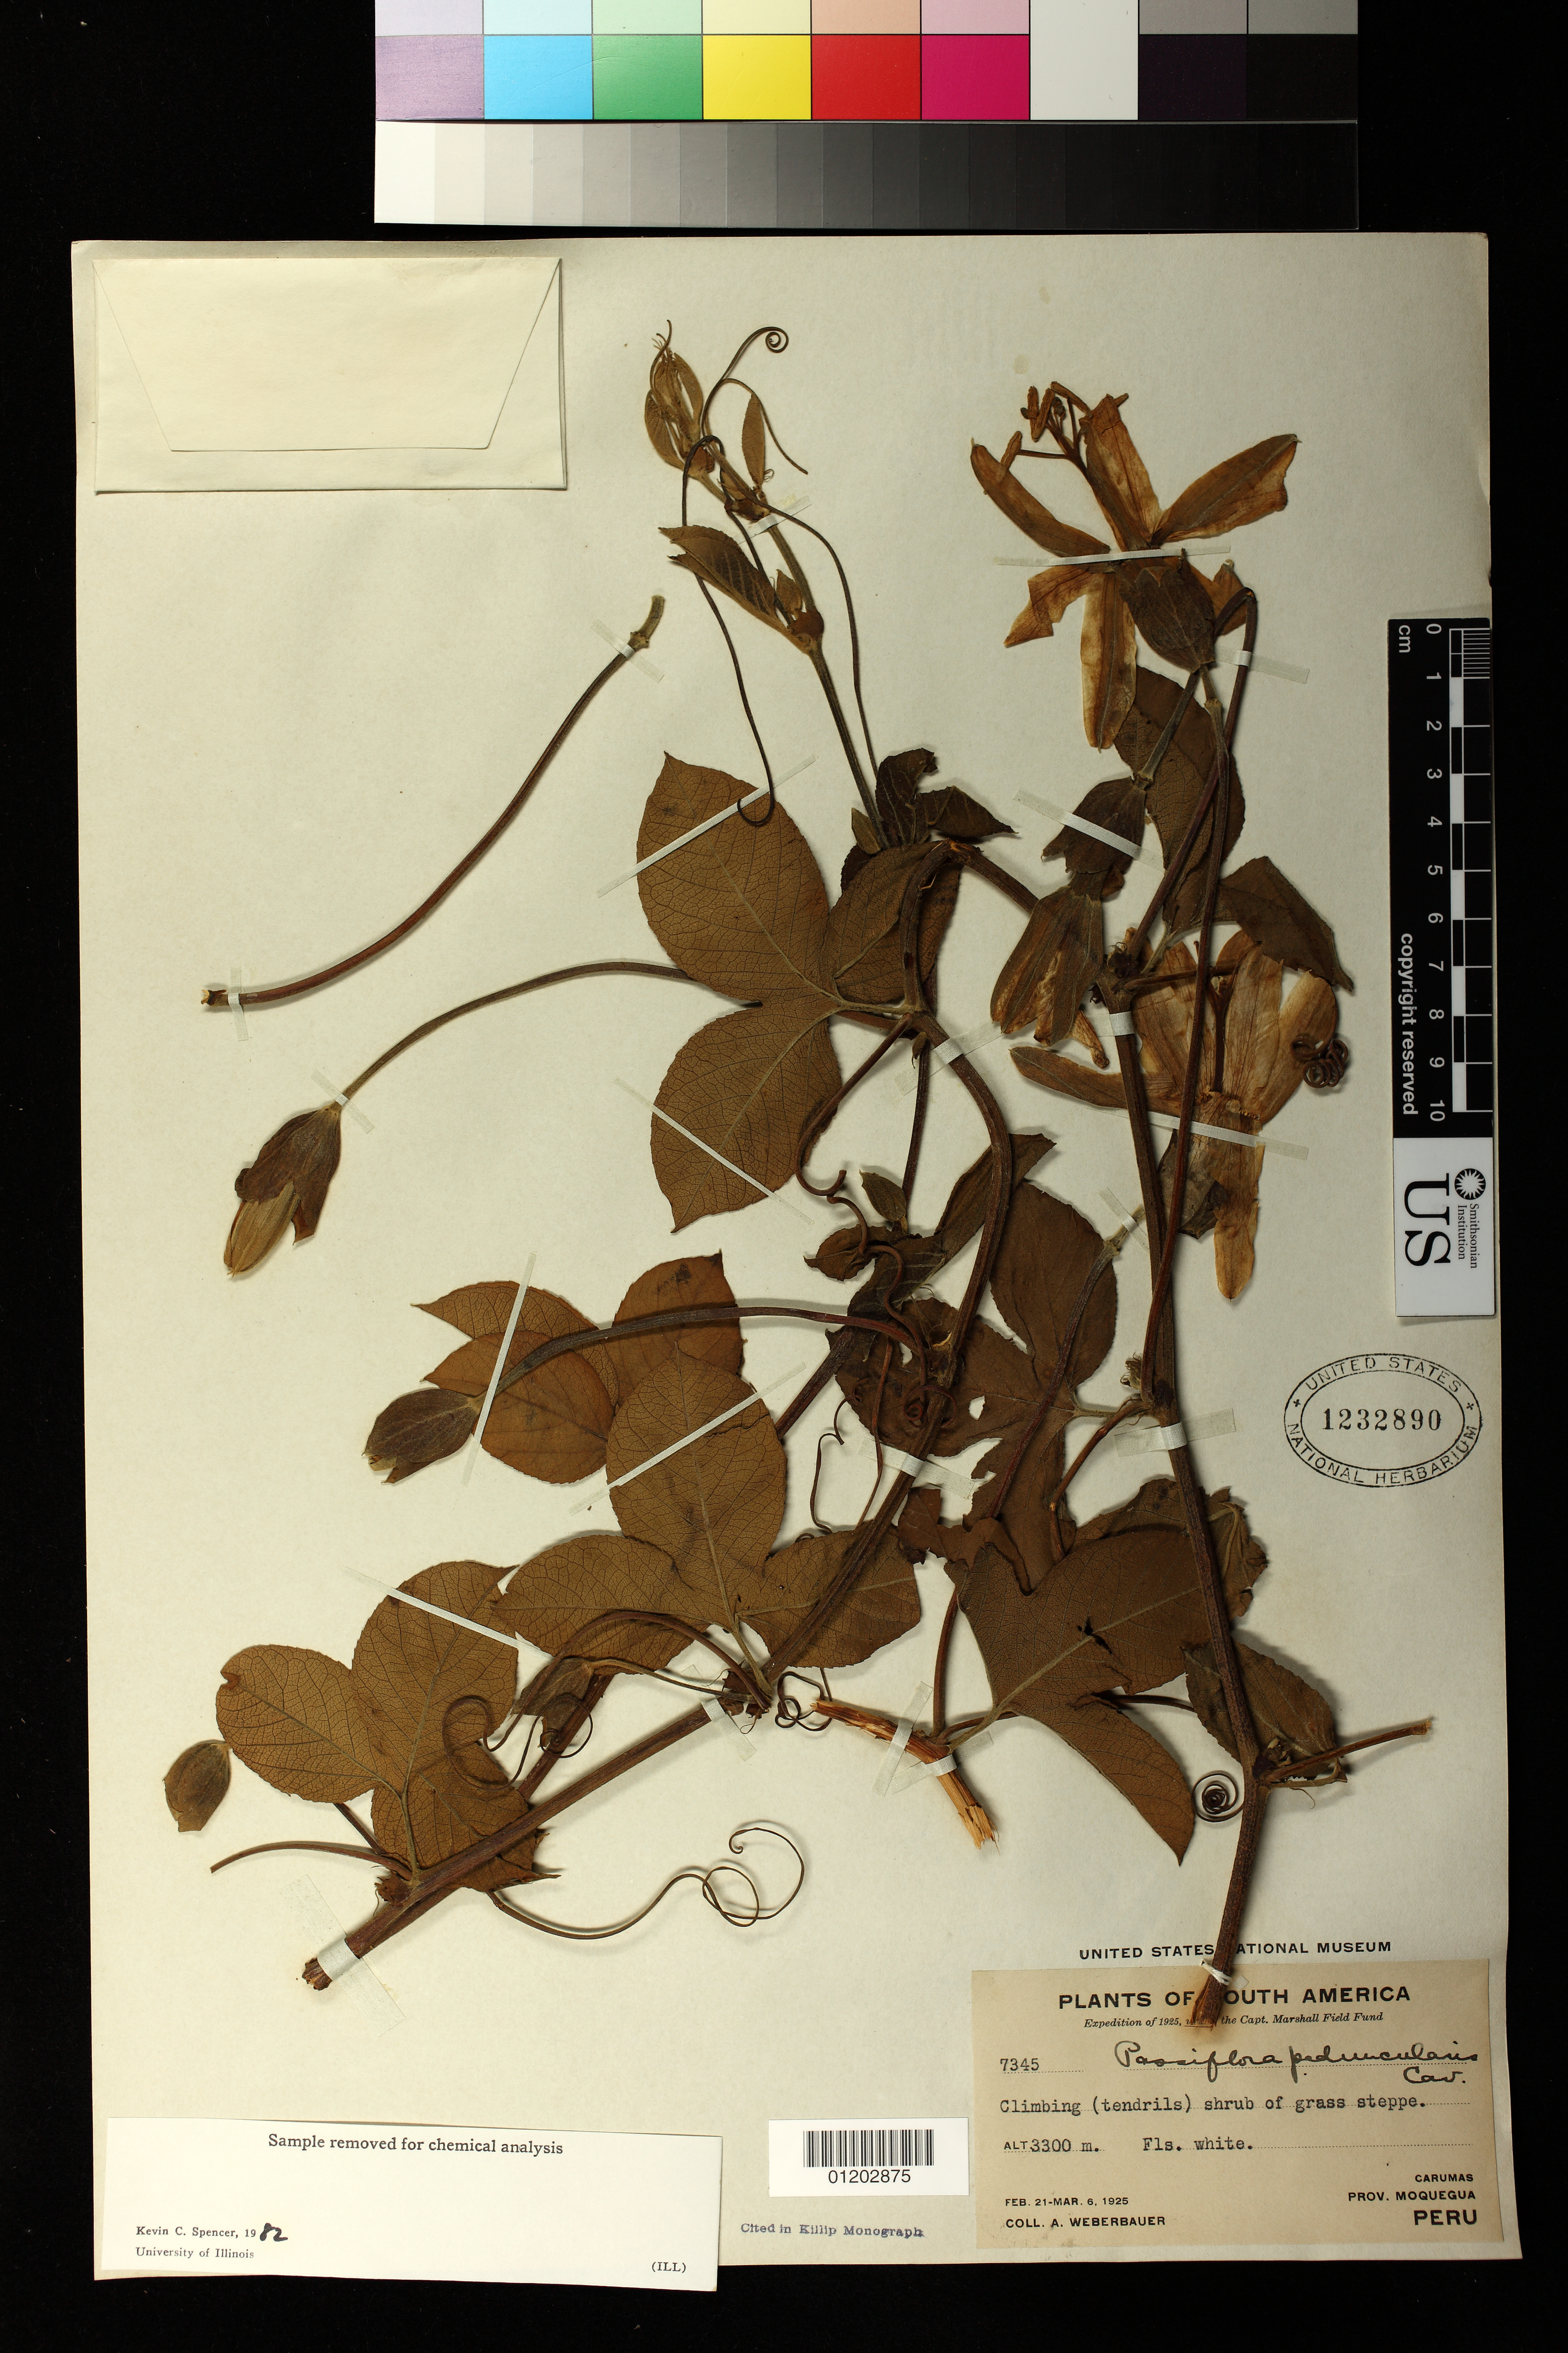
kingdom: Plantae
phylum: Tracheophyta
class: Magnoliopsida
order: Malpighiales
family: Passifloraceae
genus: Passiflora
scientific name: Passiflora peduncularis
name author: Cav.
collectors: A. Weberbauer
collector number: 7345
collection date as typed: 21 Feb 1925 to 06 Mar 1925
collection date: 1925-02-21/1925-03-06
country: Peru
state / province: Moquegua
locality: Carumas.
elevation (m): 3300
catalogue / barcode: US 1232890